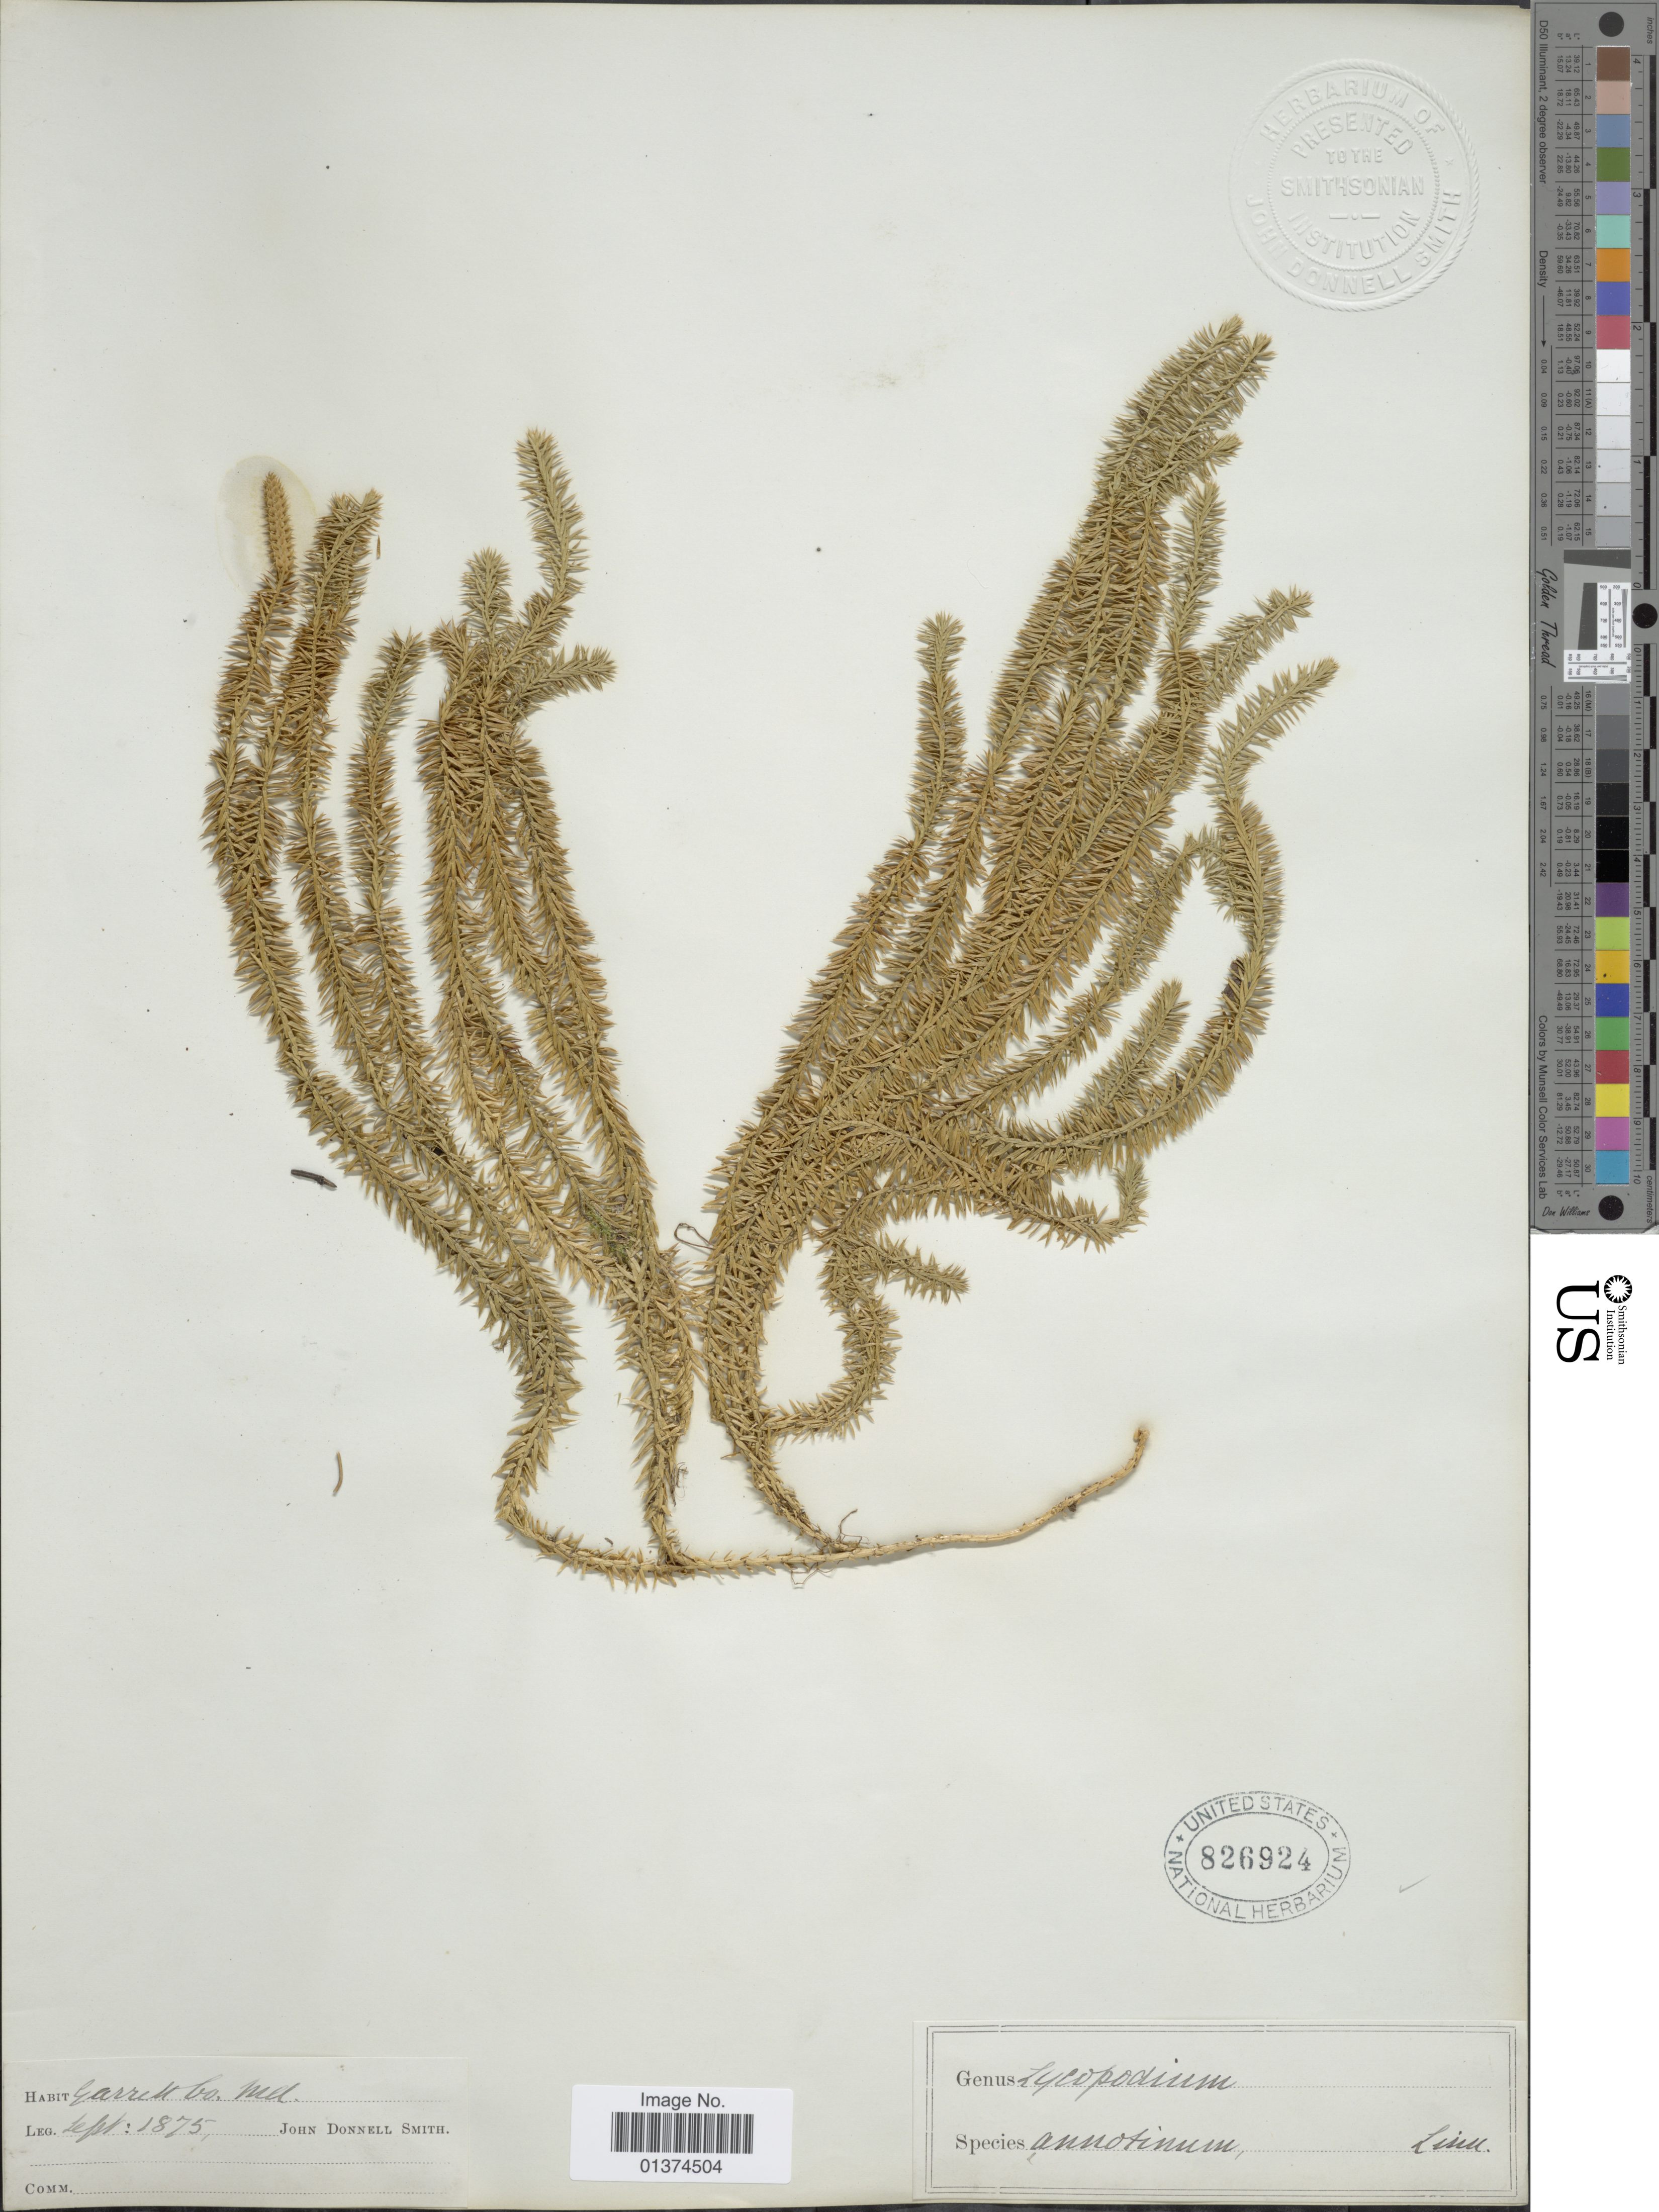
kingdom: Plantae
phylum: Tracheophyta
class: Lycopodiopsida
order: Lycopodiales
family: Lycopodiaceae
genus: Spinulum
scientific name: Spinulum annotinum subsp. annotinum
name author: (L.) A. Haines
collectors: J. Donnell Smith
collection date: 1875-09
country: United States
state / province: Maryland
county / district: Garrett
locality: Garrett Co.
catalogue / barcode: US 826924